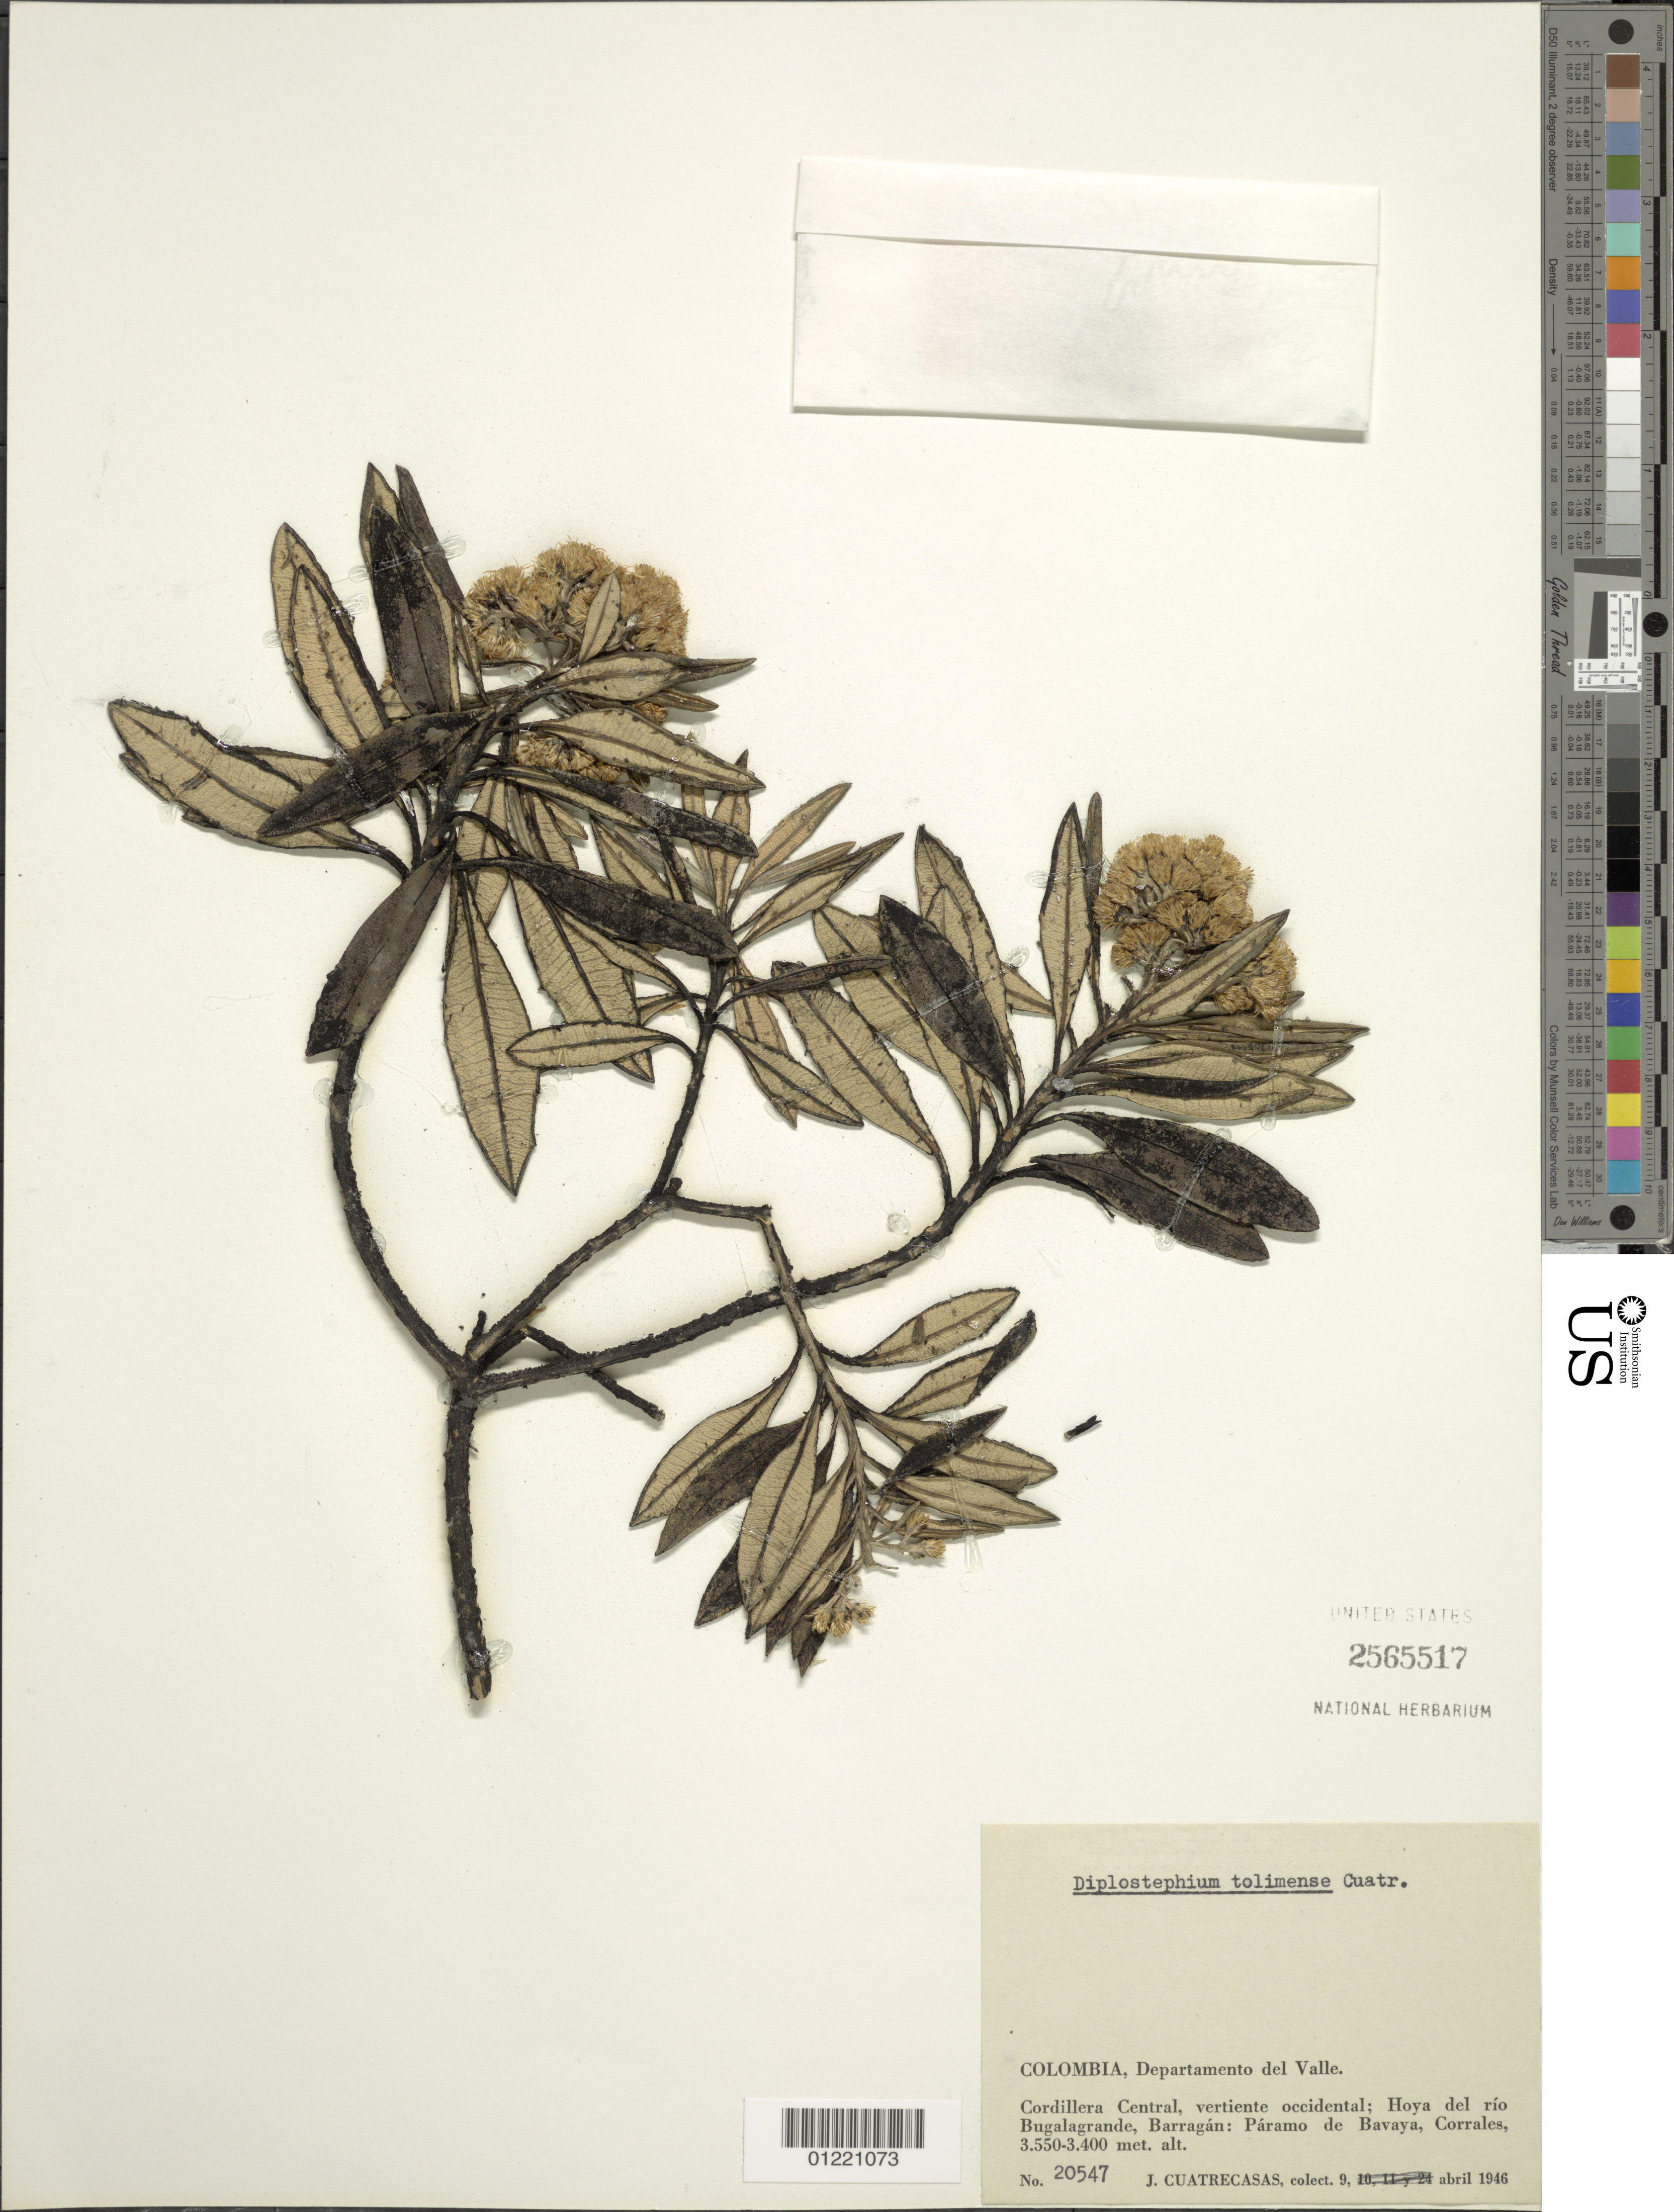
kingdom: Plantae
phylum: Tracheophyta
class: Magnoliopsida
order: Asterales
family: Asteraceae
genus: Diplostephium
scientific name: Diplostephium tolimense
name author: Cuatrec.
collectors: J. Cuatrecasas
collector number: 20547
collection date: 1946-04-09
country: Colombia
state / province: Valle del Cauca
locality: Cordillera Central, vertiente occidental; Hoya del rio Bugalagrande, Barragan: Paramo de Bavaya, Corrales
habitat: corrales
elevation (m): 3400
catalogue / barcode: US 2565517